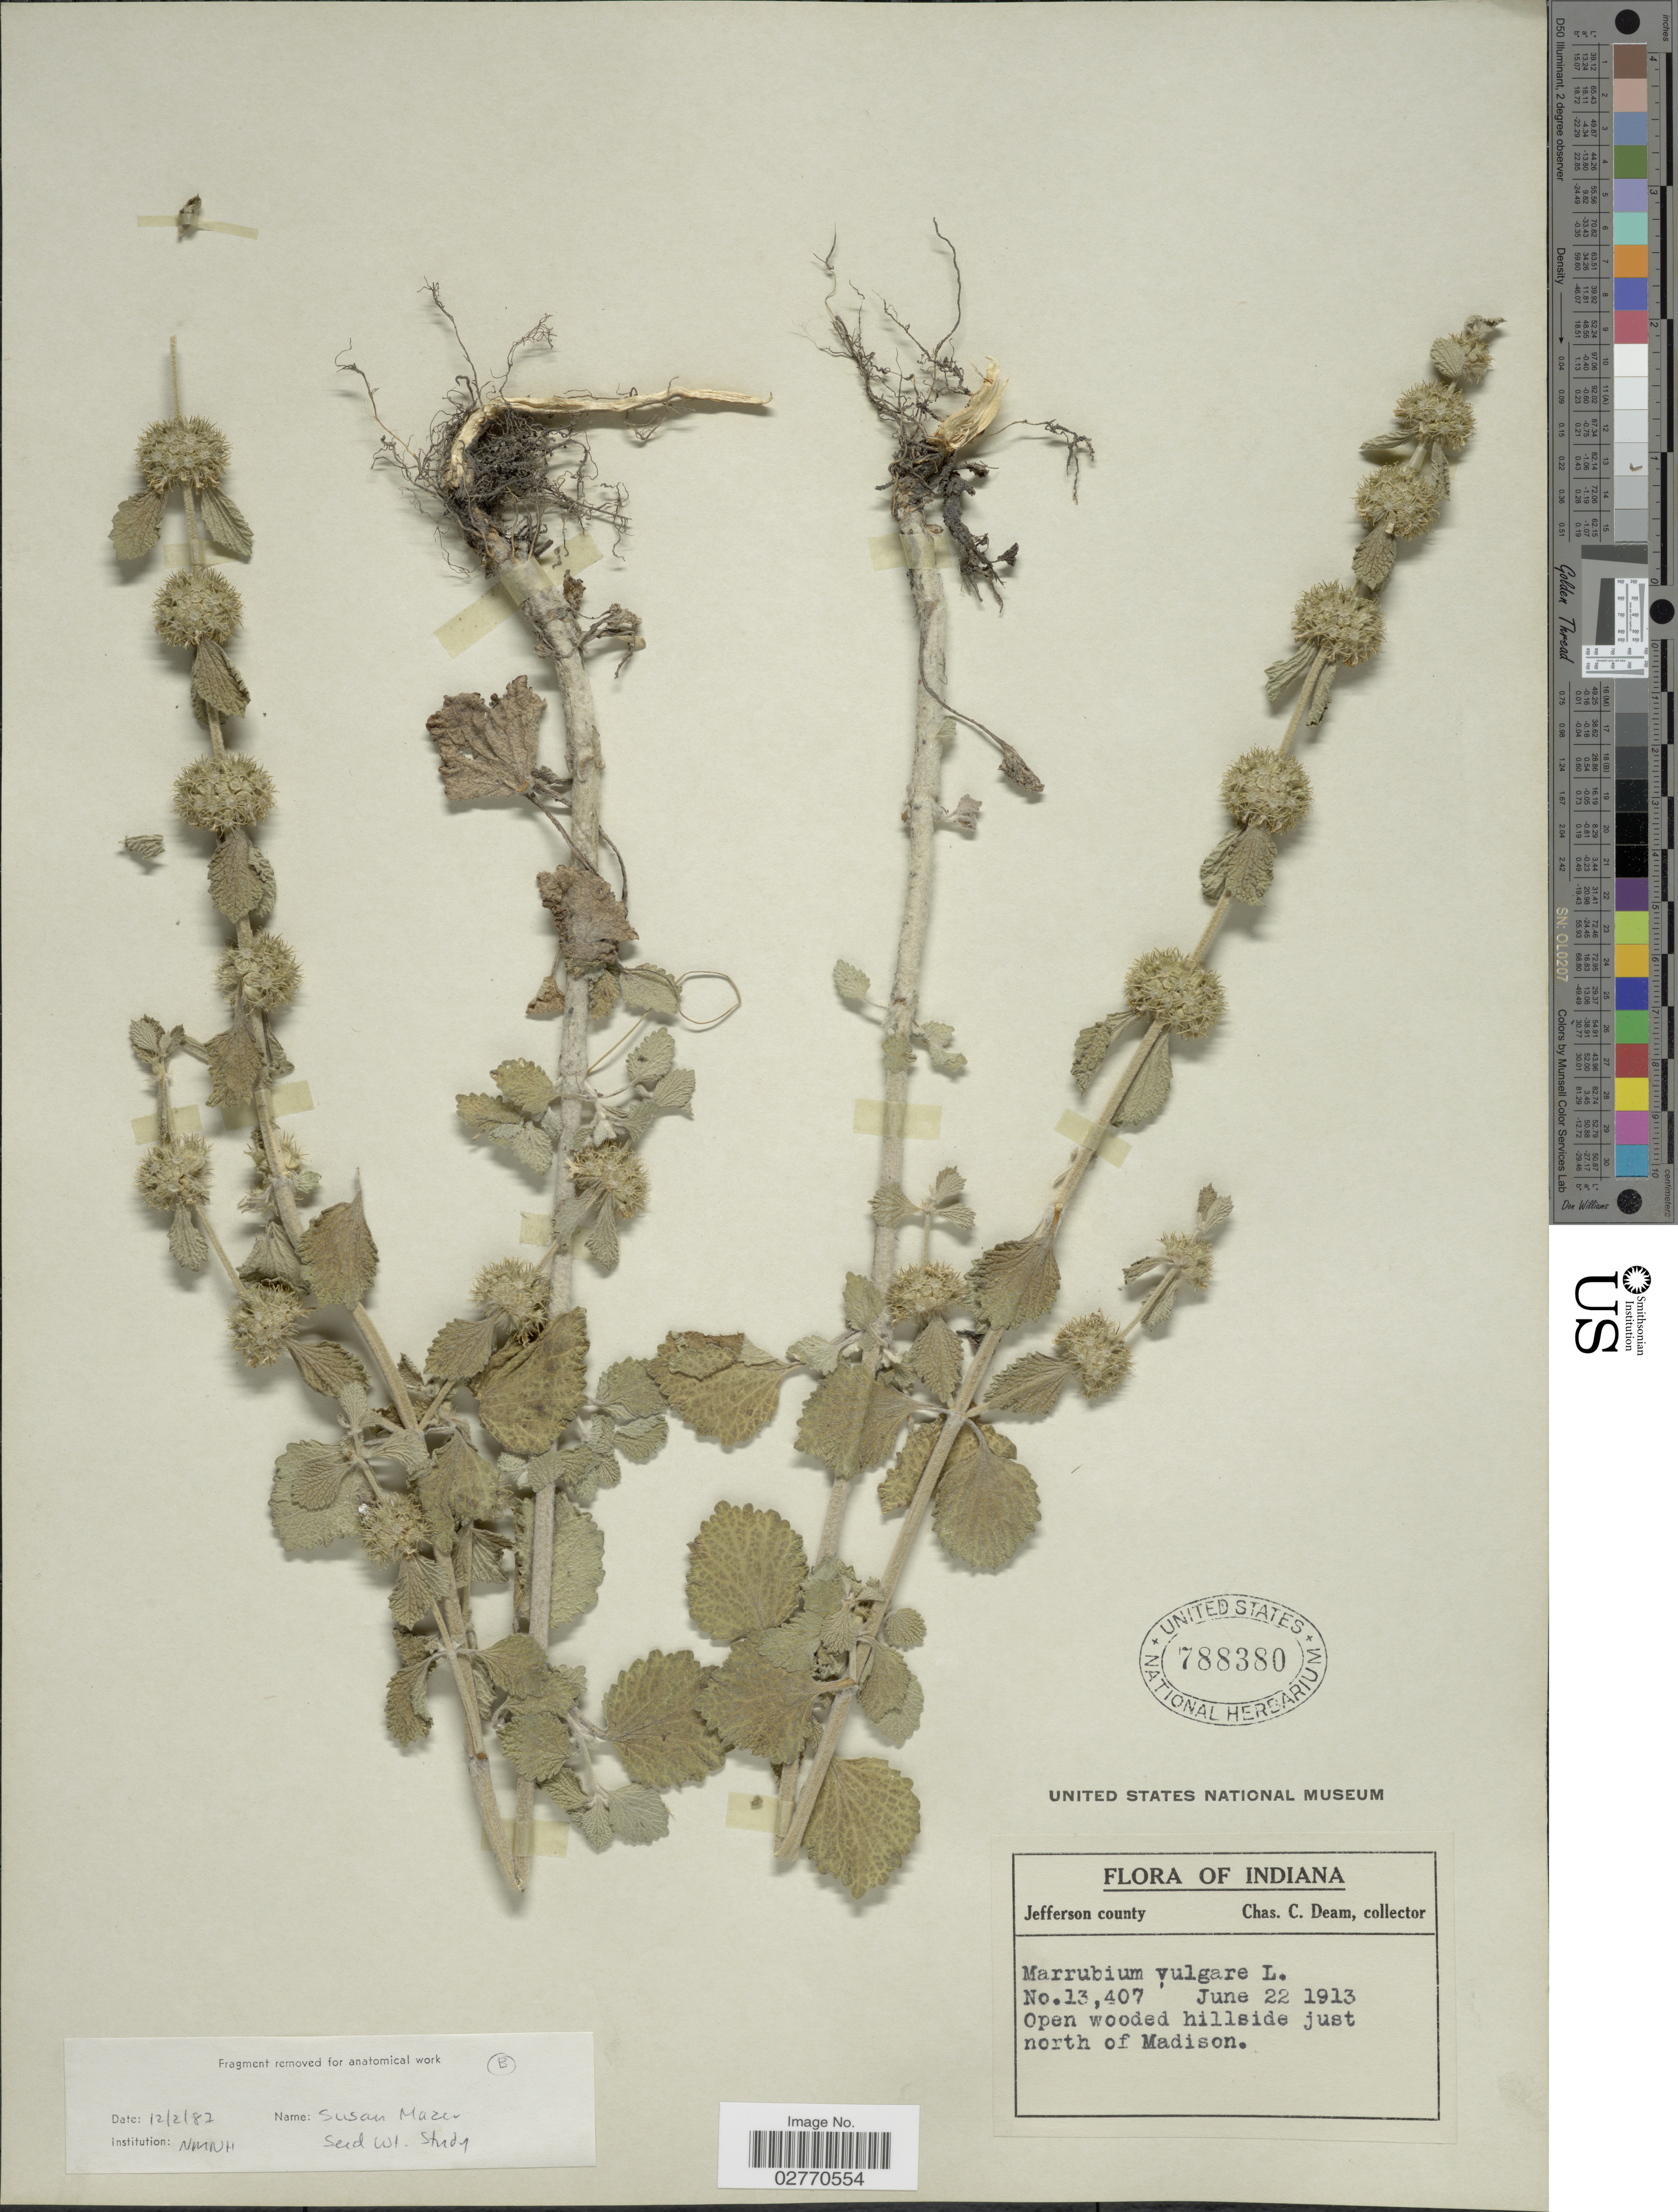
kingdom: Plantae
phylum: Tracheophyta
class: Magnoliopsida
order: Lamiales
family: Lamiaceae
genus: Marrubium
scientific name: Marrubium vulgare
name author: L.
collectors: C. C. Deam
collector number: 13407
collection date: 1913-06-22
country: United States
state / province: Indiana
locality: Jefferson county, just north of Madison.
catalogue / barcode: US 788380